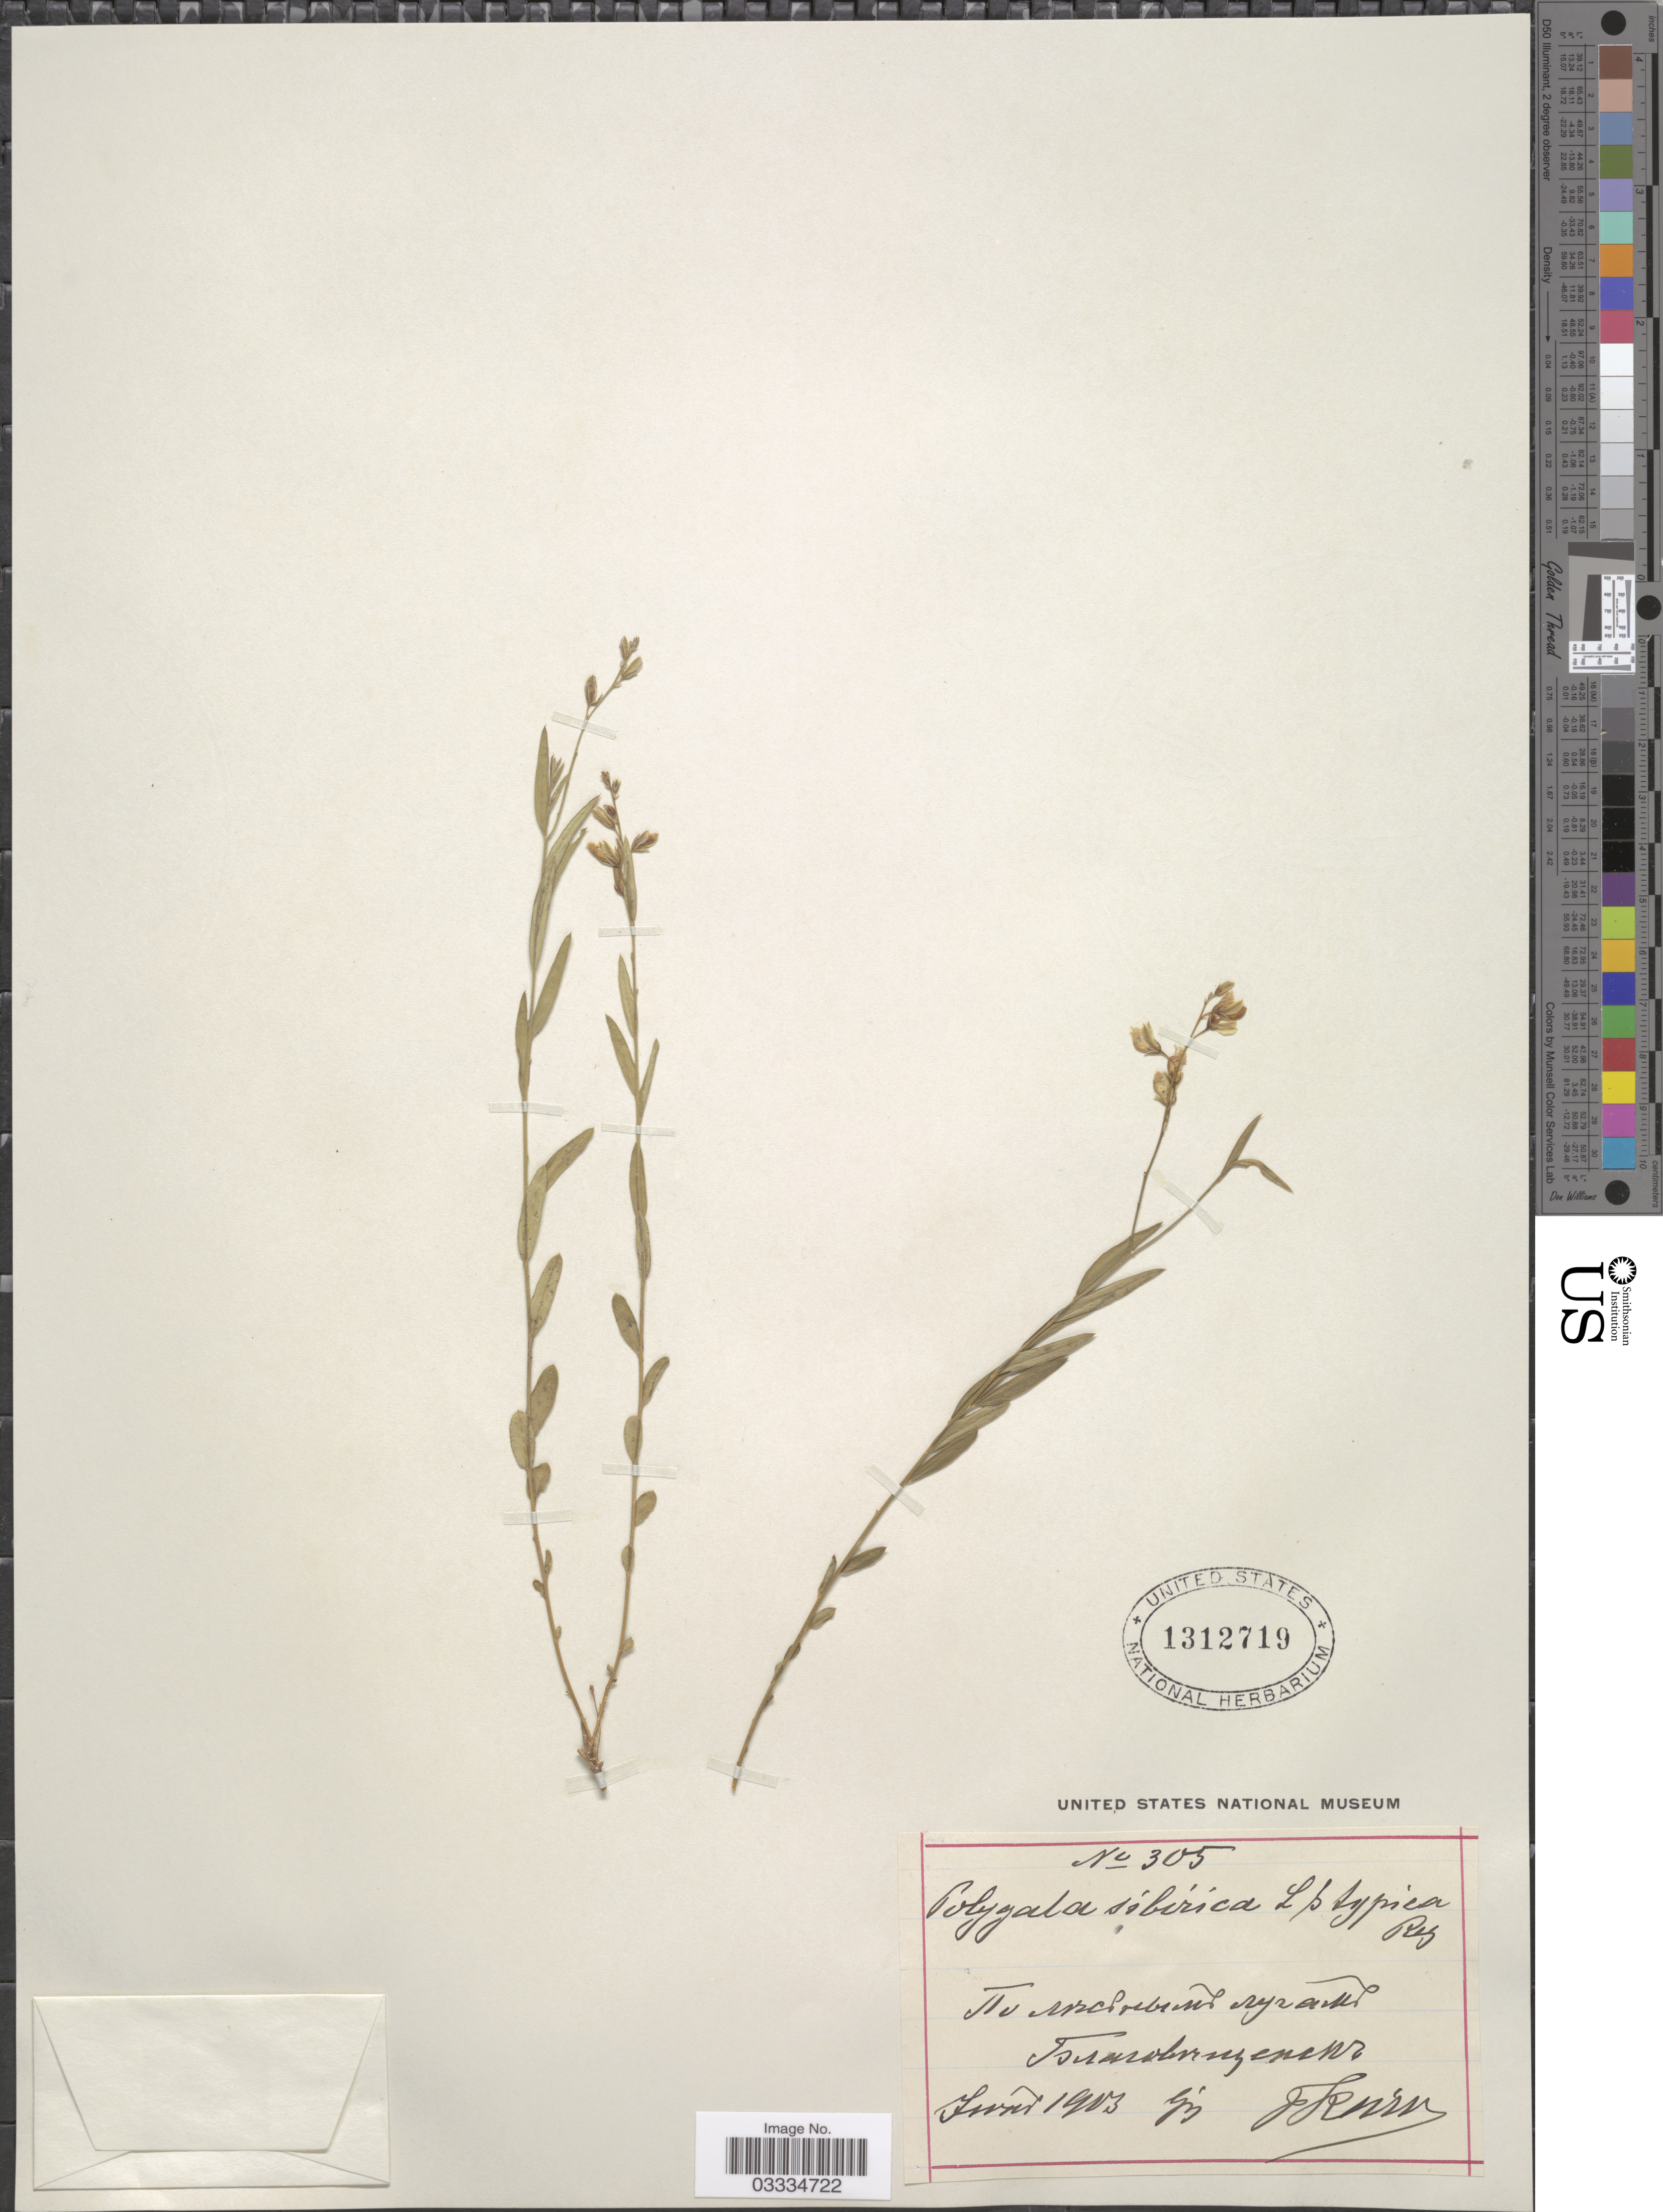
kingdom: Plantae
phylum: Tracheophyta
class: Magnoliopsida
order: Fabales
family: Polygalaceae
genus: Polygala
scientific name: Polygala sibirica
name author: L.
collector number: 305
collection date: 1903-02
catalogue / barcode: US 1312719